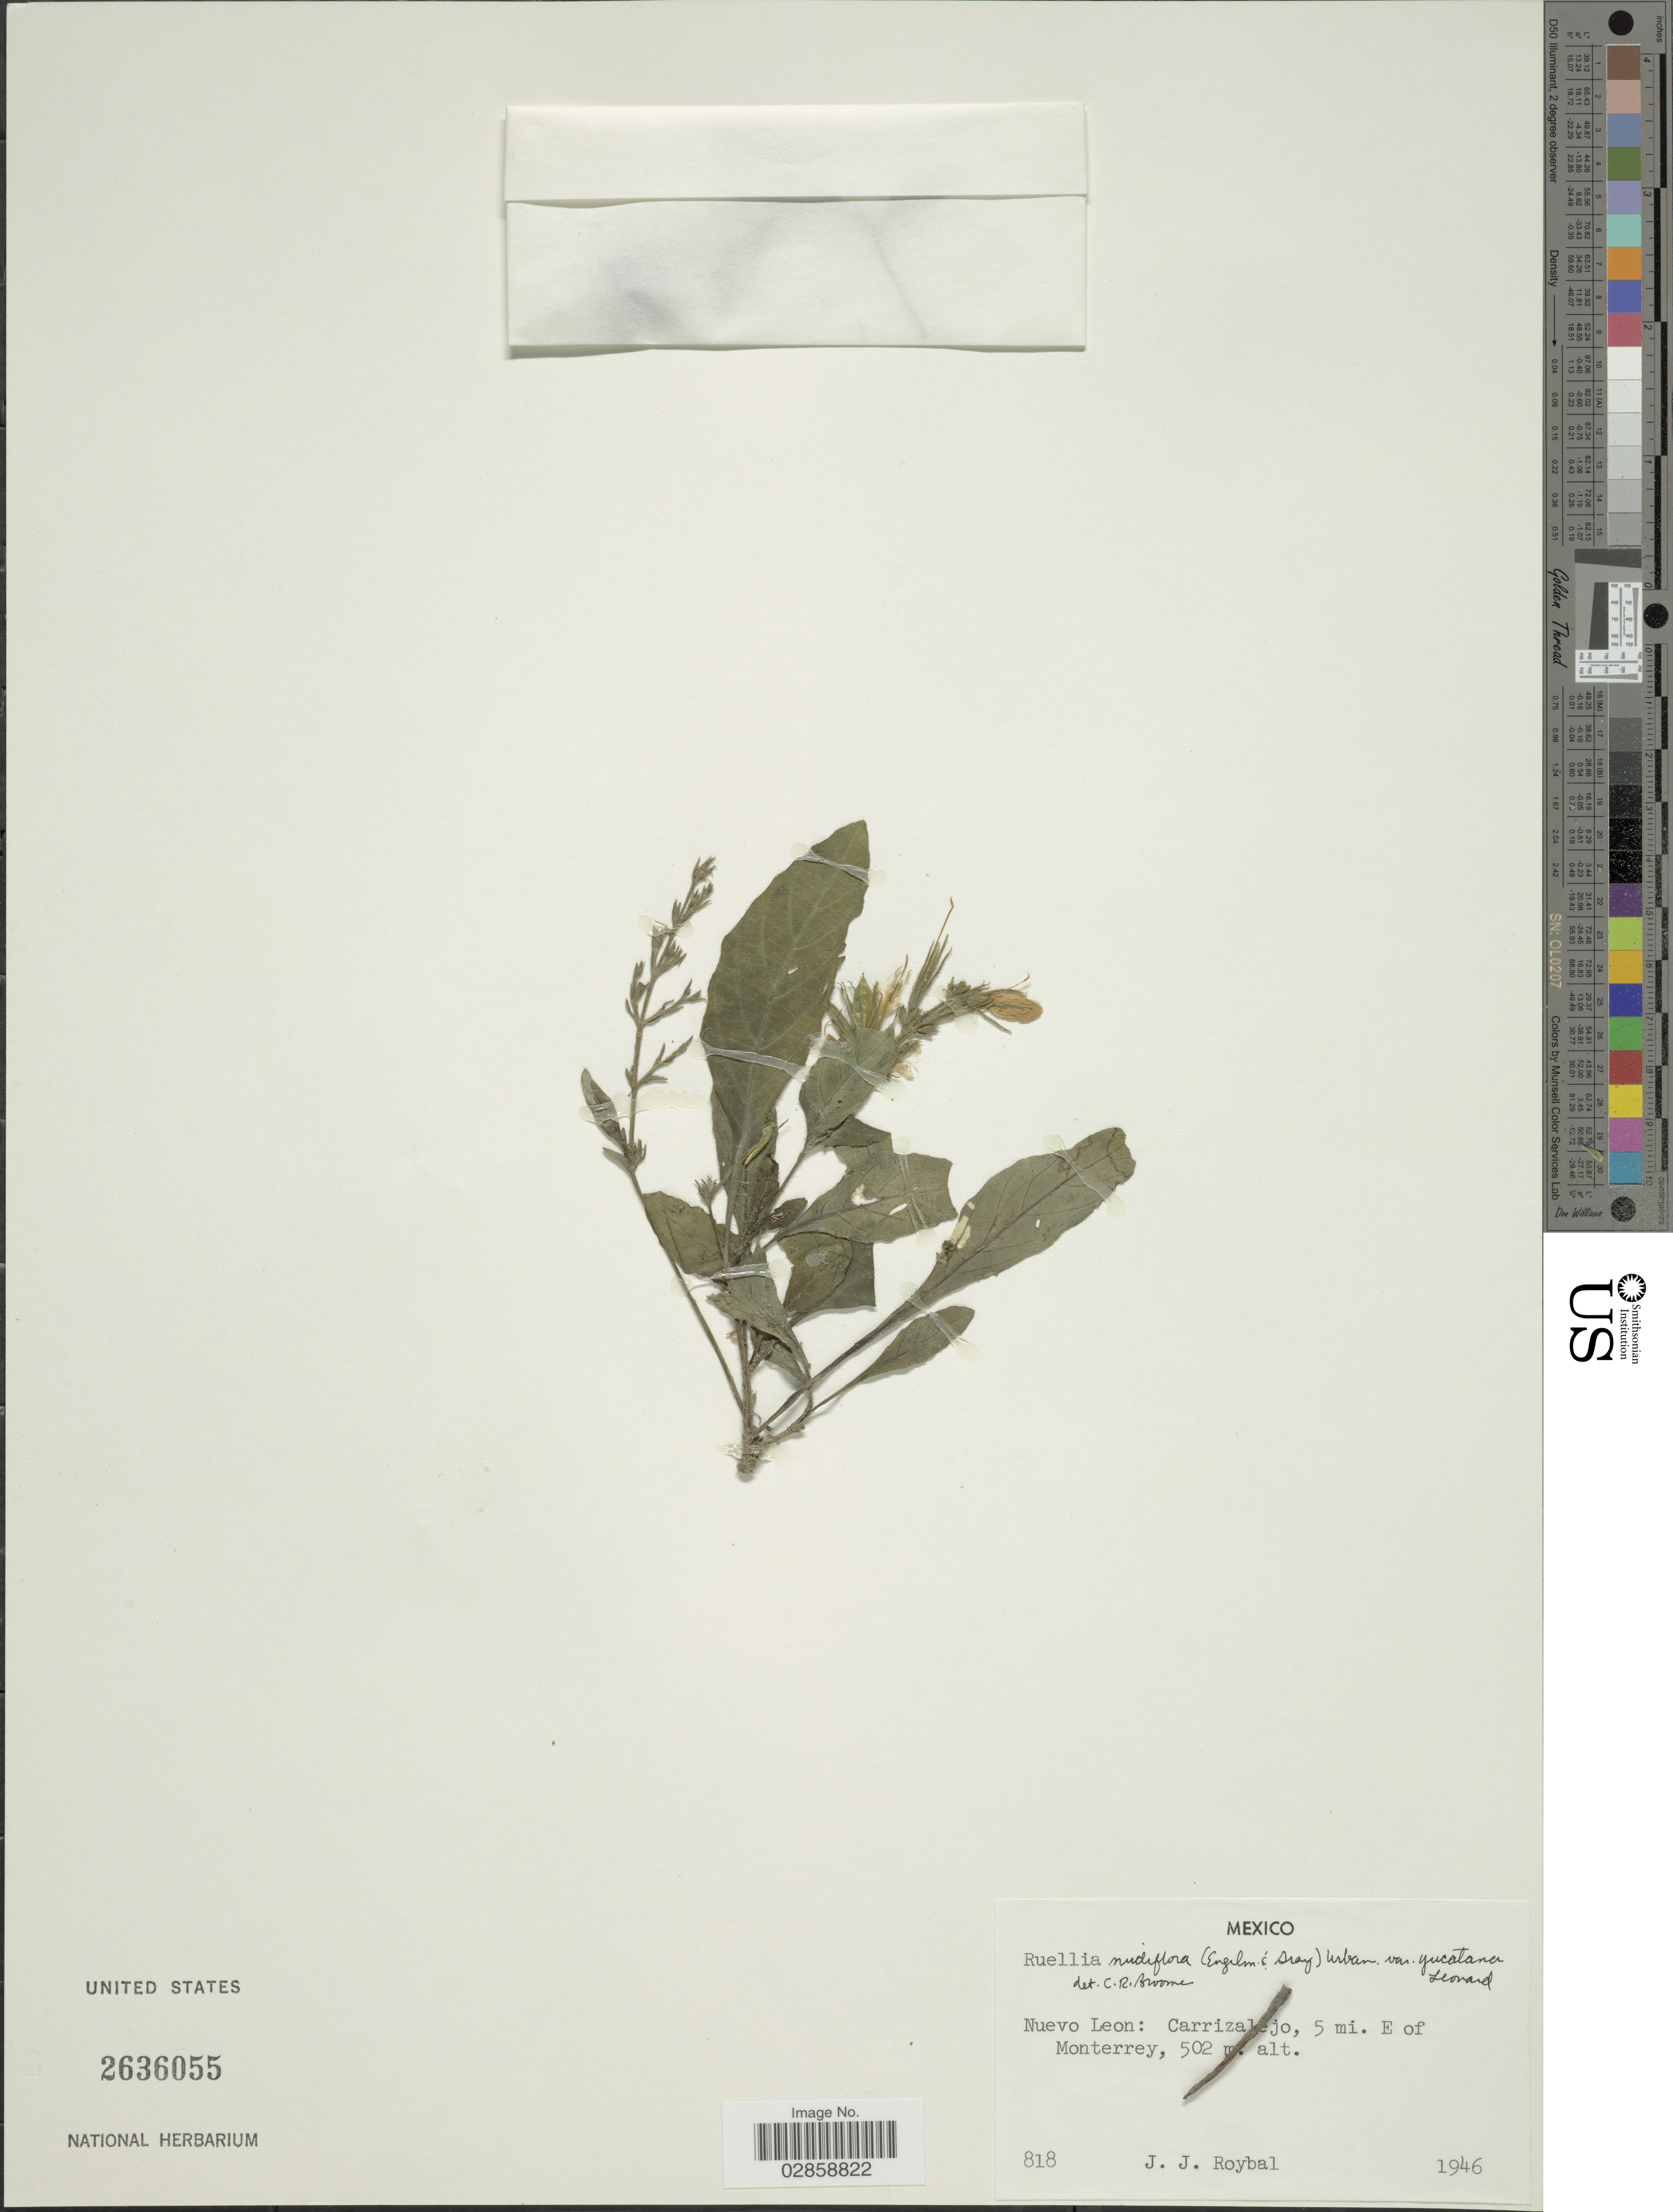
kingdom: Plantae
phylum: Tracheophyta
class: Magnoliopsida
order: Lamiales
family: Acanthaceae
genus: Ruellia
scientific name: Ruellia yucatana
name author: (Leonard) Tharp & F.A. Barkley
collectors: J. J. Roybal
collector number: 818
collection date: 1946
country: Mexico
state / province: Nuevo León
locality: Carrizalejo, 5 mi. E of Monterrey.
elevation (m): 502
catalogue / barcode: US 2636055